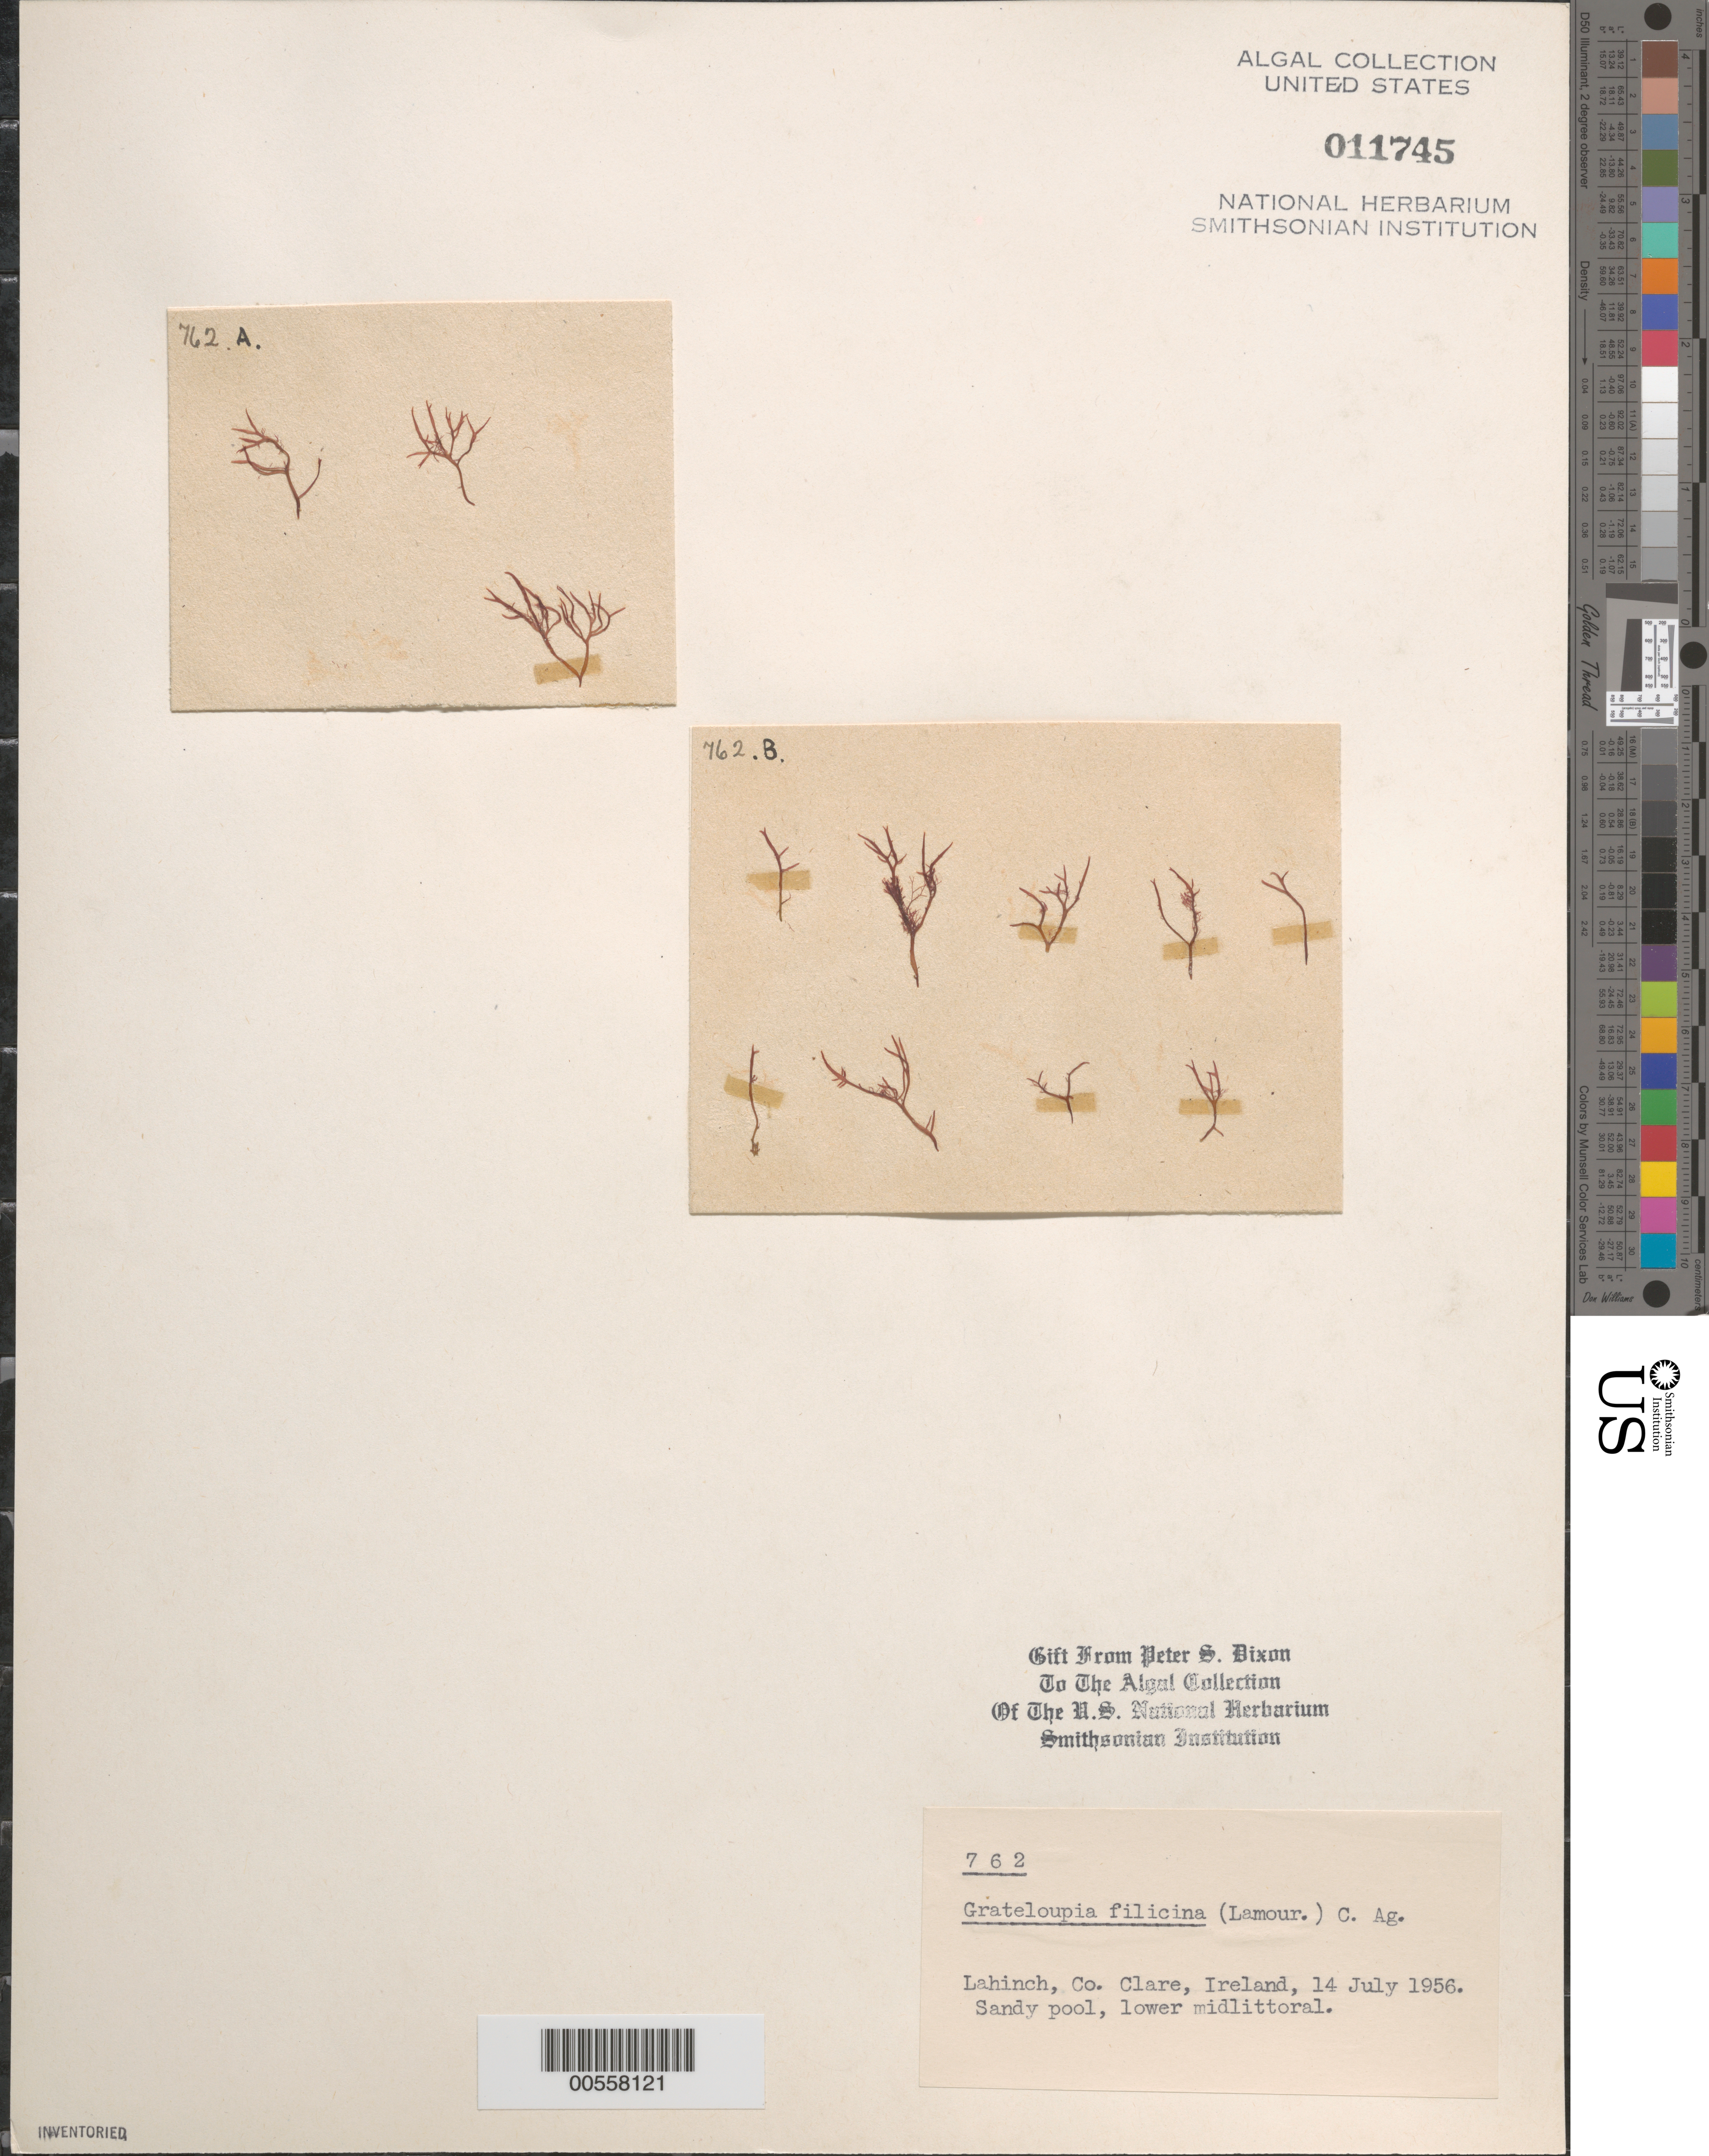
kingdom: Plantae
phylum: Rhodophyta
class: Florideophyceae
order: Halymeniales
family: Halymeniaceae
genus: Grateloupia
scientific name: Grateloupia filicina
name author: (J.V.Lamouroux) C. Agardh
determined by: Dixon, P. S.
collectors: P. S. Dixon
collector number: PSD 762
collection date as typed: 14 Jul 1956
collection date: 1956-07-14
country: Ireland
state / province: Munster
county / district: Clare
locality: Lahinch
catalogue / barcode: US 11745